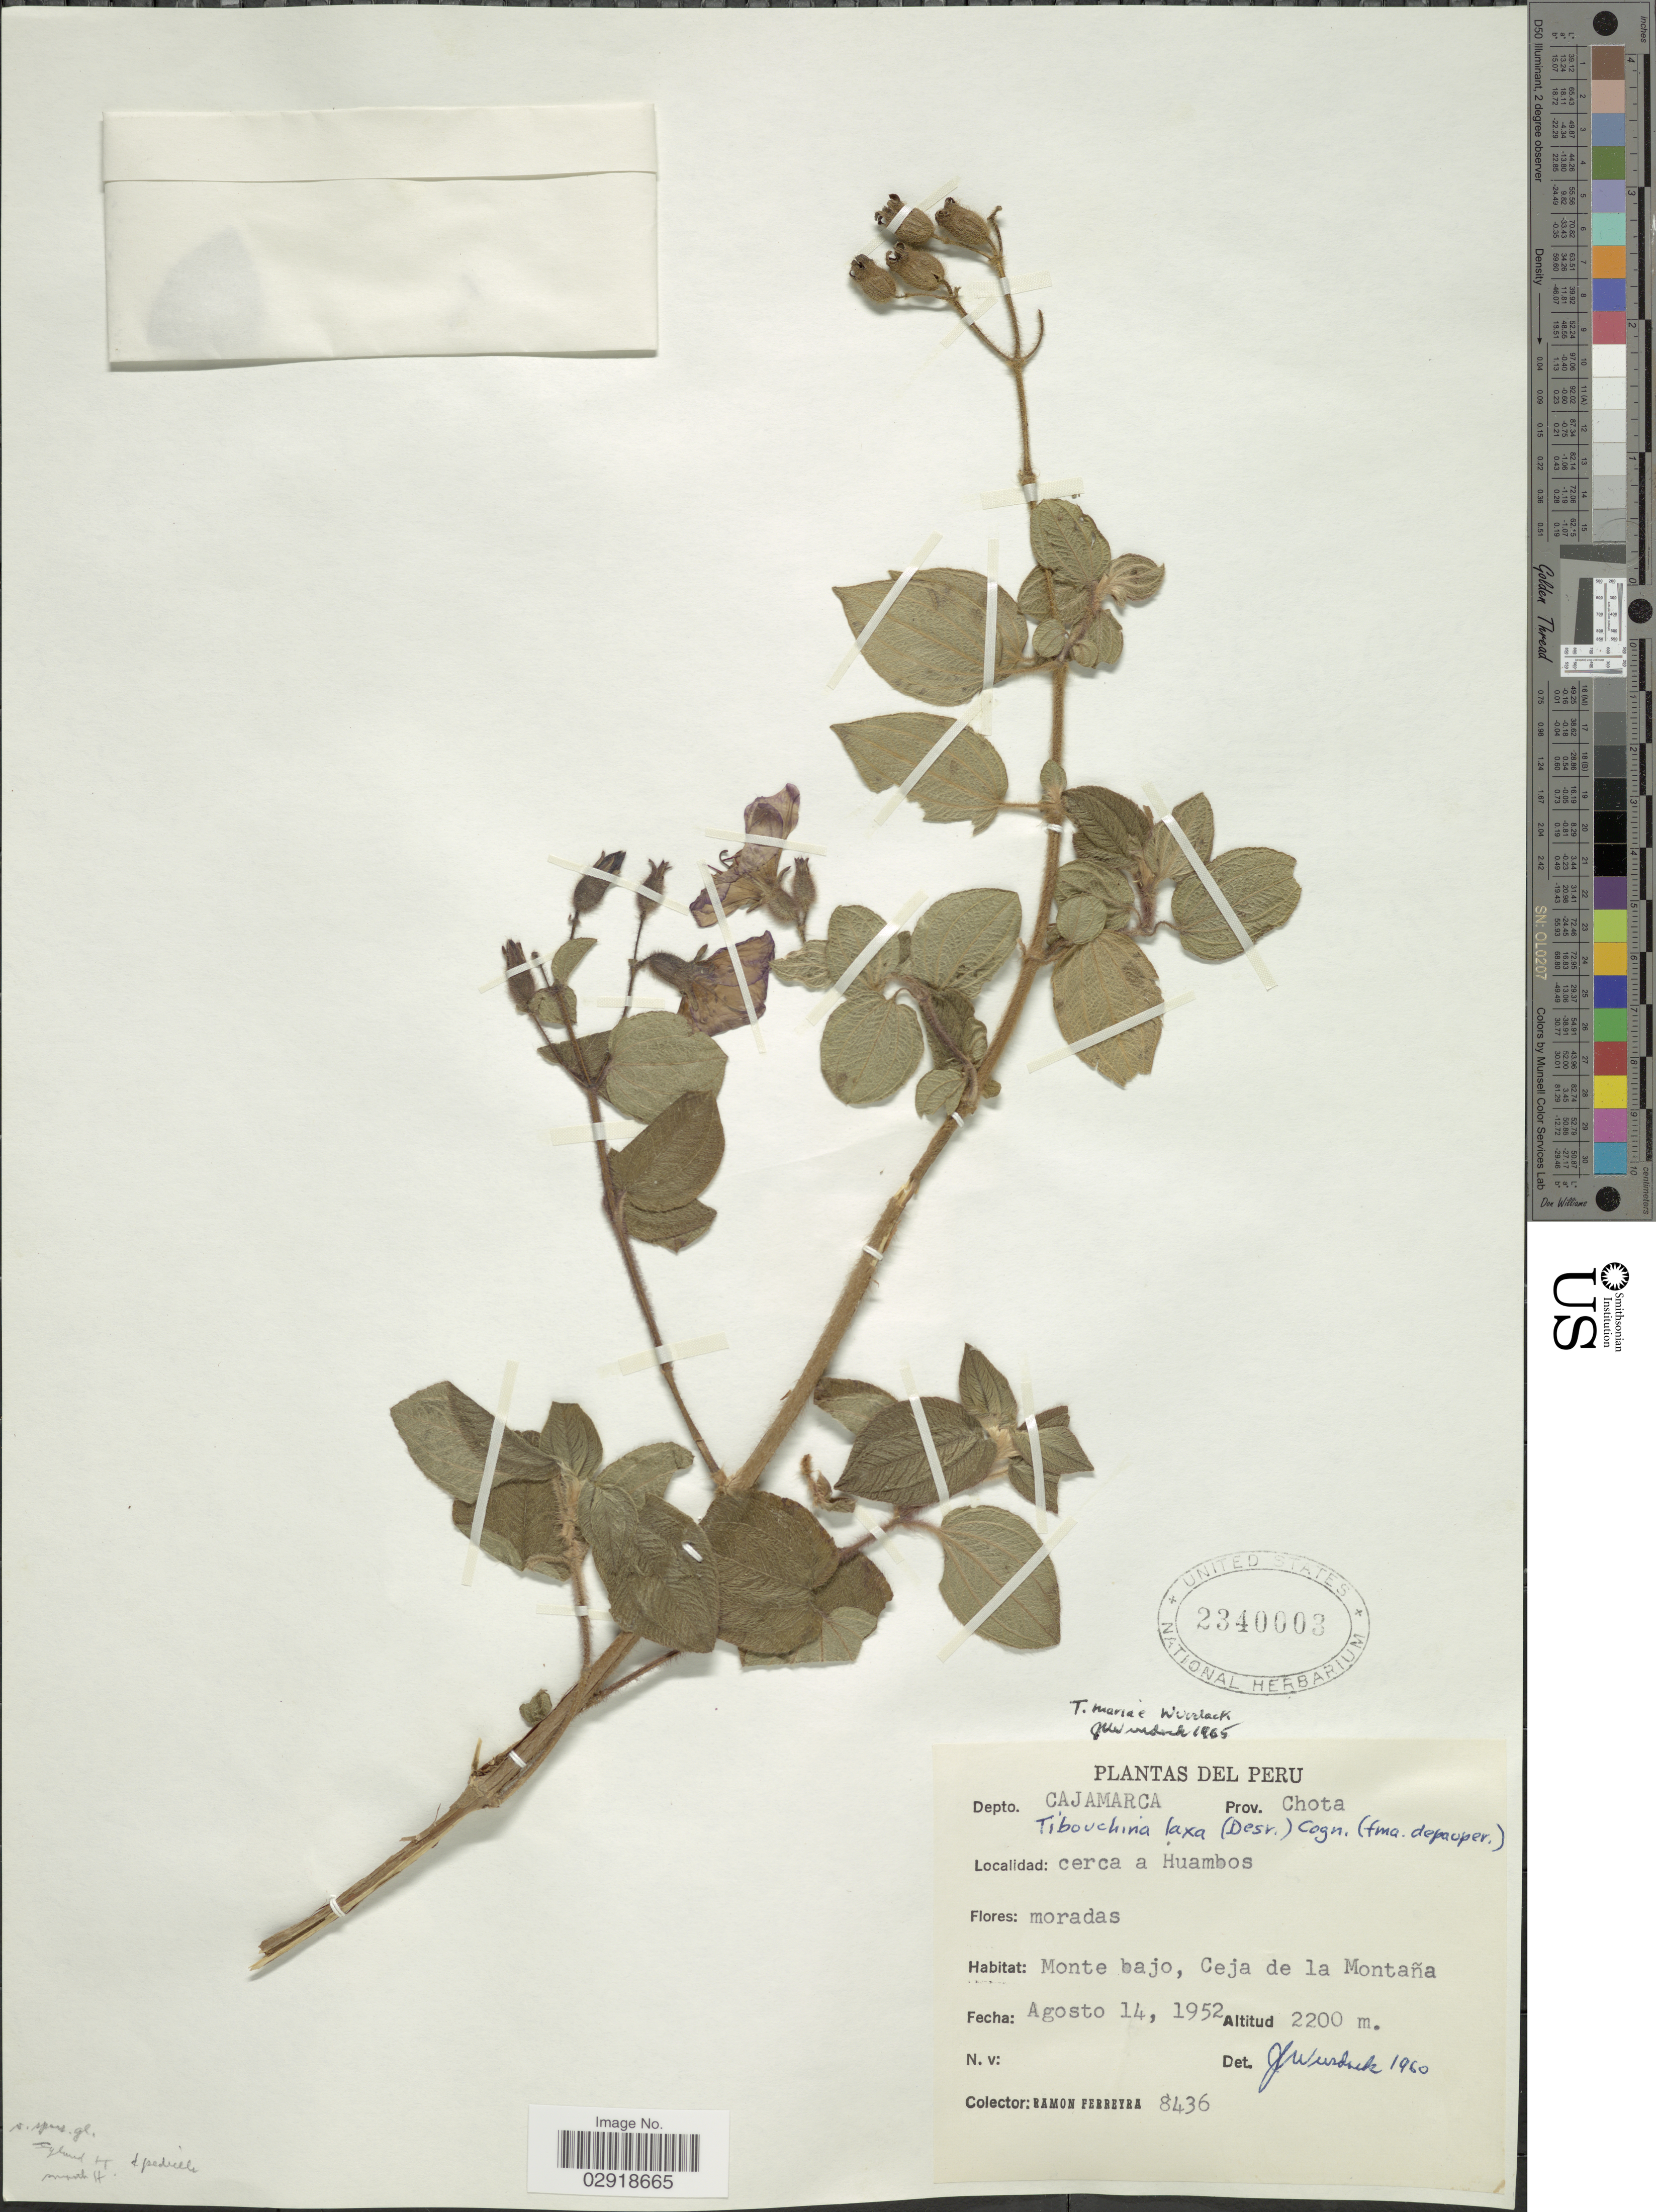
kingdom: Plantae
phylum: Tracheophyta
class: Magnoliopsida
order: Myrtales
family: Melastomataceae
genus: Chaetogastra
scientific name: Chaetogastra mariae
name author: (Wurdack) P.J.F. Guim. & Michelang.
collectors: R. A. Ferreyra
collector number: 8436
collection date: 1952-08-14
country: Peru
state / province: Cajamarca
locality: Depto. Cajamarca, Prov. Chota. Cerca a Huambos. Monte bajo, Ceja de la Montaña.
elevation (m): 2200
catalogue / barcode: US 2340003